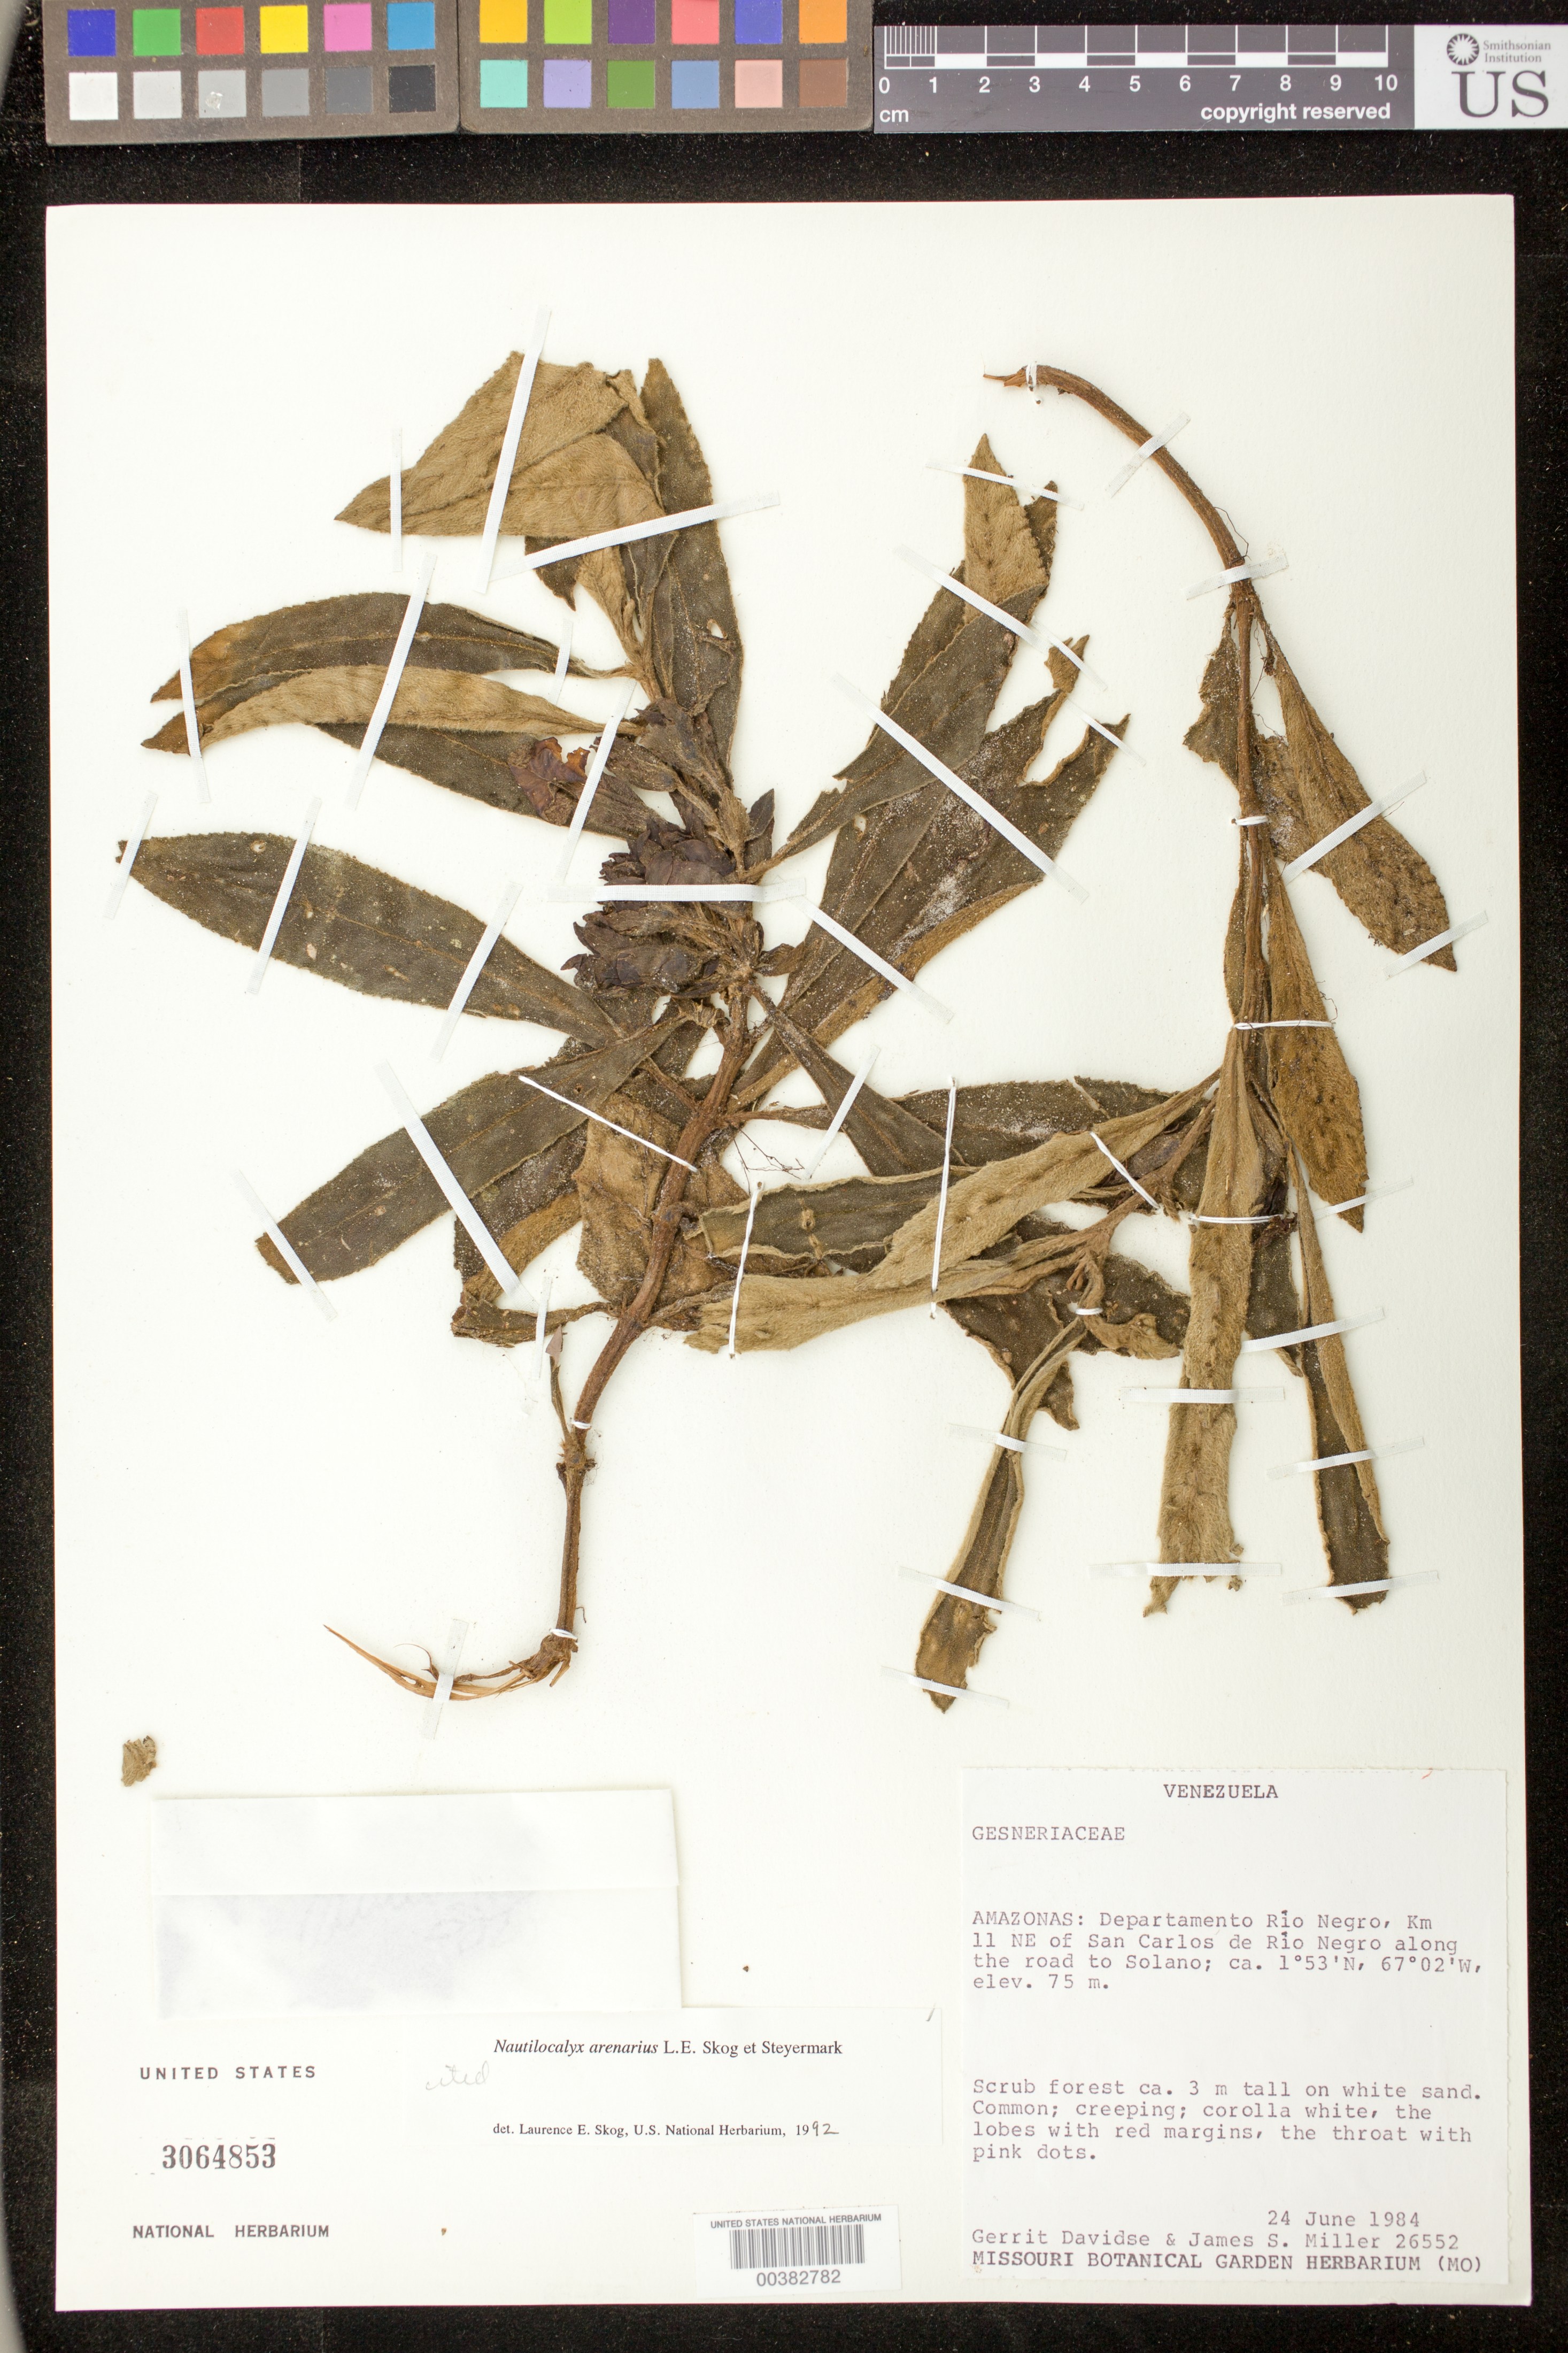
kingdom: Plantae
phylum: Tracheophyta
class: Magnoliopsida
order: Lamiales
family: Gesneriaceae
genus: Nautilocalyx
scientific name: Nautilocalyx arenarius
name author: L.E. Skog & Steyerm.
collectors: G. Davidse & J. S. Miller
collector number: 26552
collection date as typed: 24 Jun 1984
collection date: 1984-06-24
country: Venezuela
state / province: Amazonas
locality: Rio Negro Dept., Km 11 NE of San Carlos de Rio Negro along the road to Solano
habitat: Scrub forest on white sand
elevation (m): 75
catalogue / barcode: US 3064853